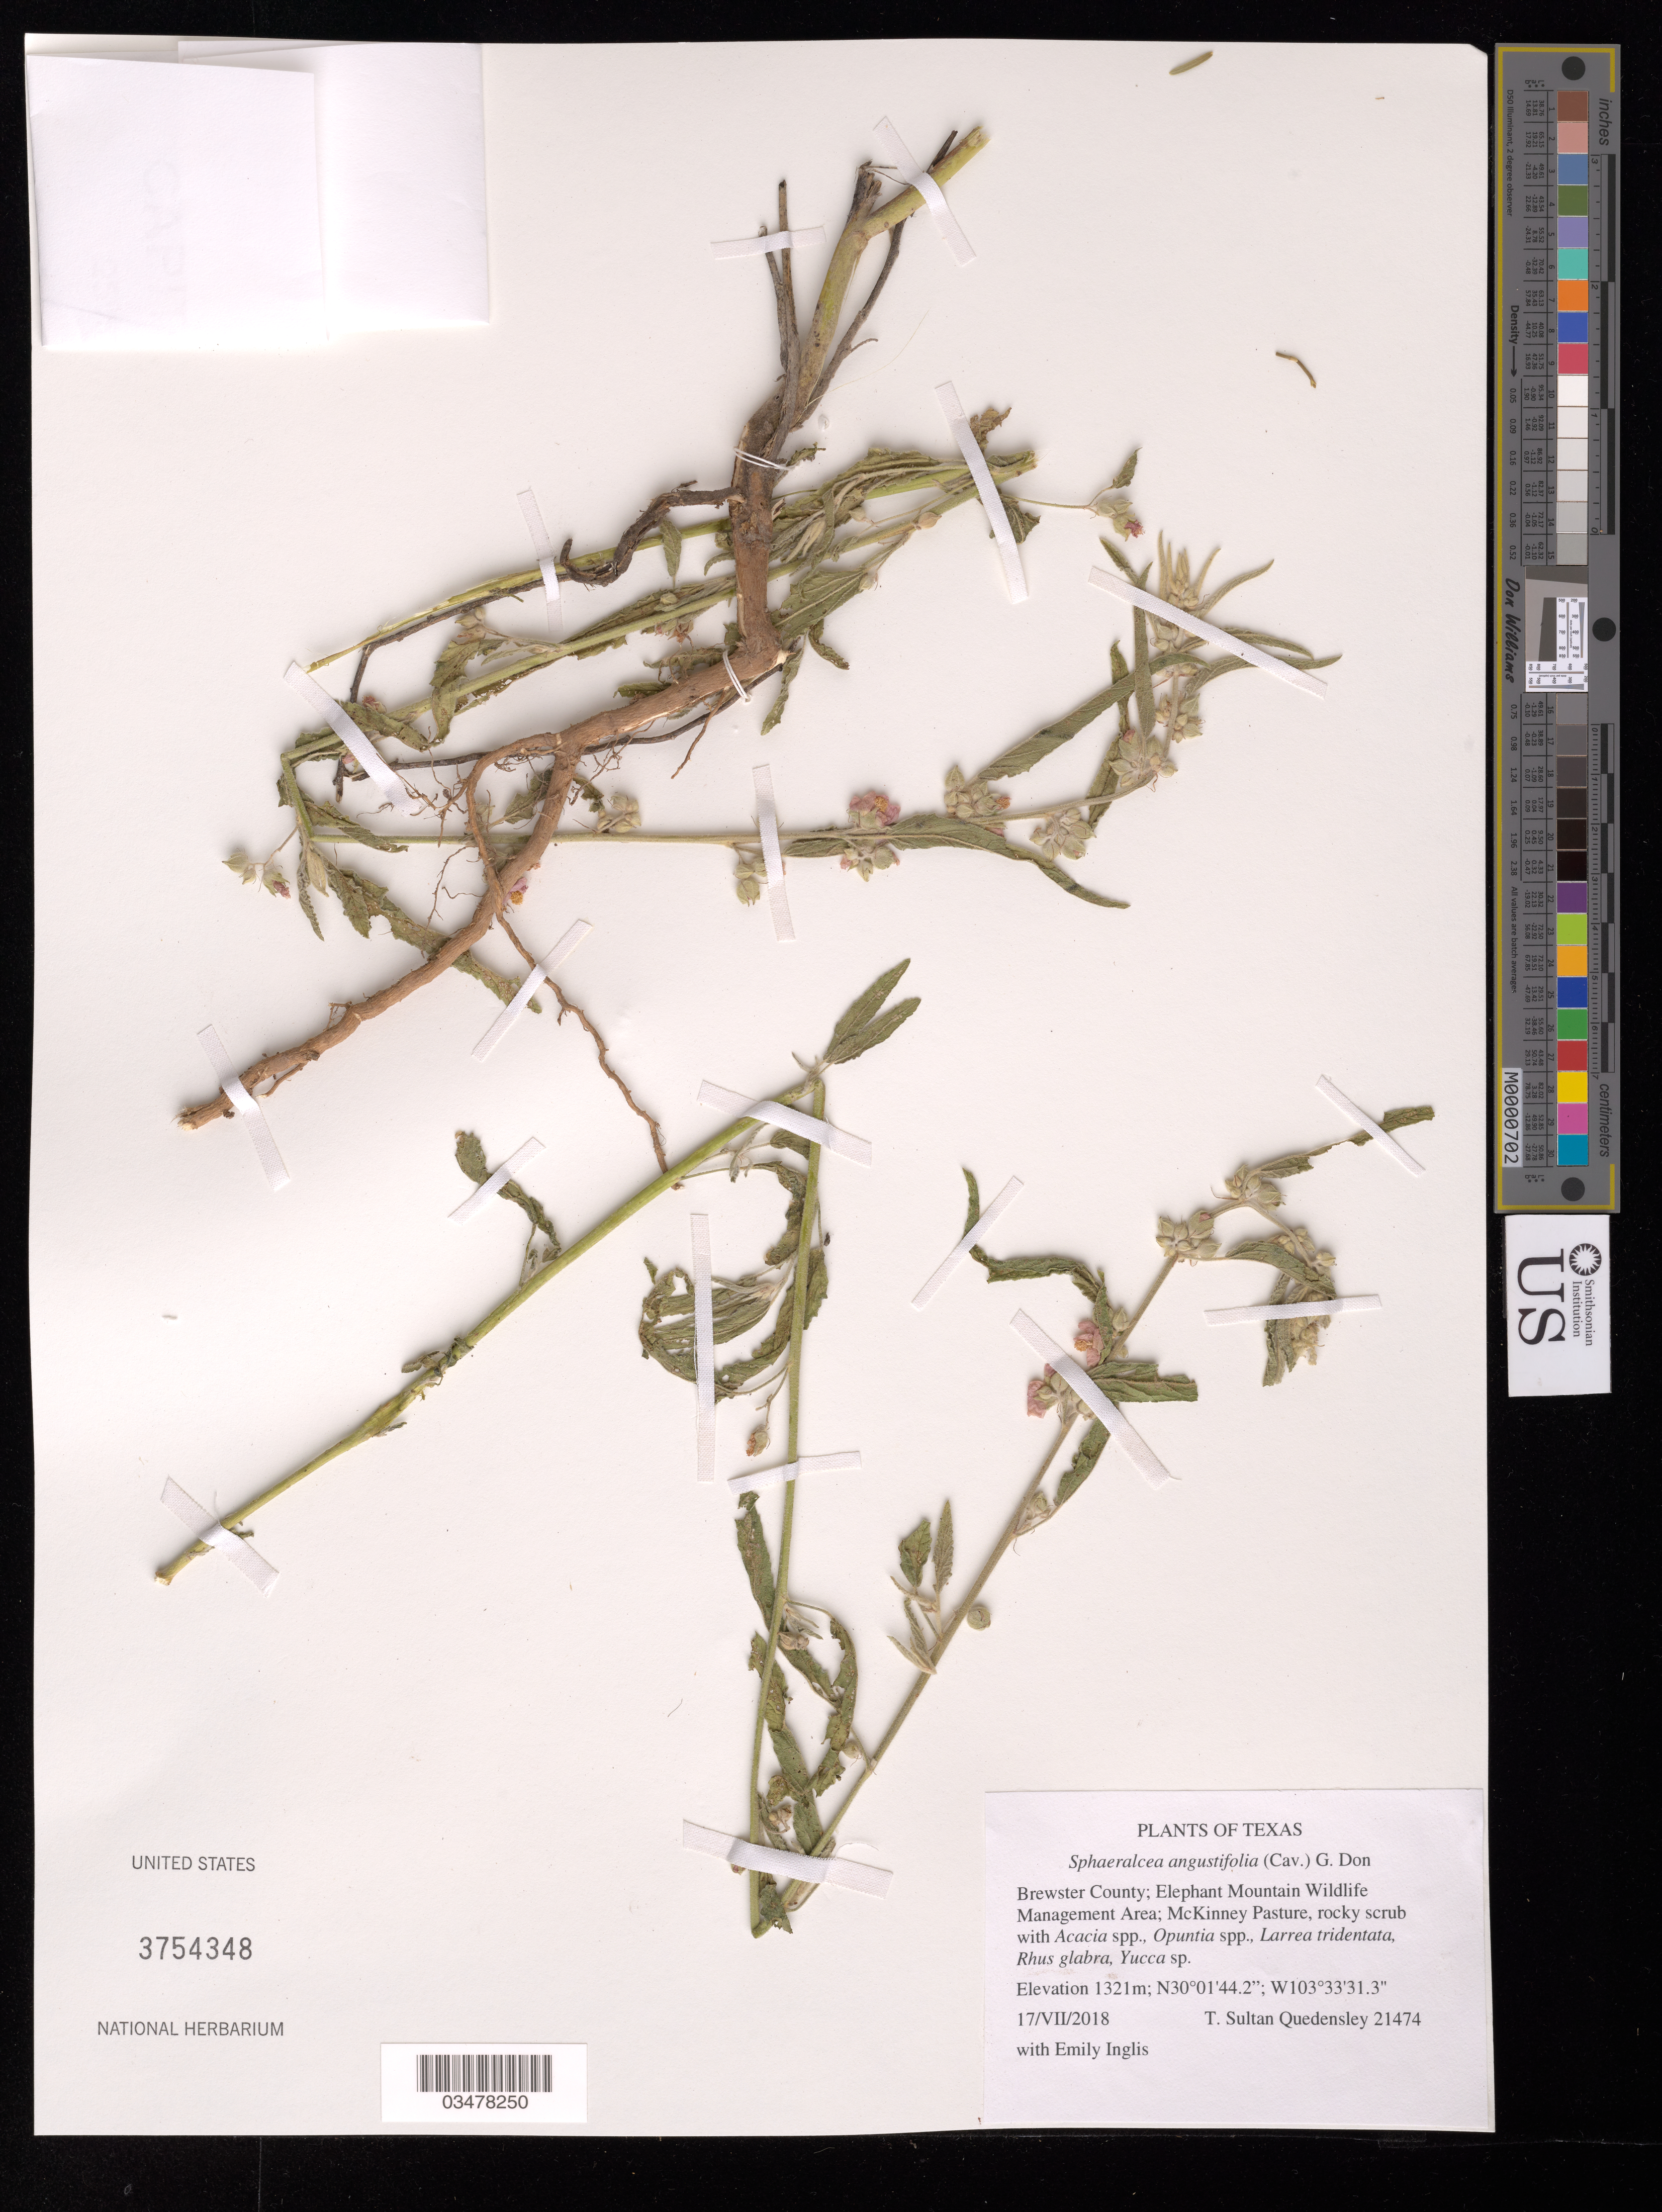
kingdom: Plantae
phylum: Tracheophyta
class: Magnoliopsida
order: Malvales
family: Malvaceae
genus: Sphaeralcea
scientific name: Sphaeralcea angustifolia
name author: (Cav.) G. Don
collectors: T. S. Quedensley & E. Inglis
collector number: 21474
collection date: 2018-07-17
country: United States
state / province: Texas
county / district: Brewster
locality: Elephant Mountain Wildlife Management Area. McKinney Pasture.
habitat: Rocky shrub. With Acacia sp., Opuntia sp., Larrea tridentata, Rhus glabra, Yucca sp.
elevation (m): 1321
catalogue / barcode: US 3754348